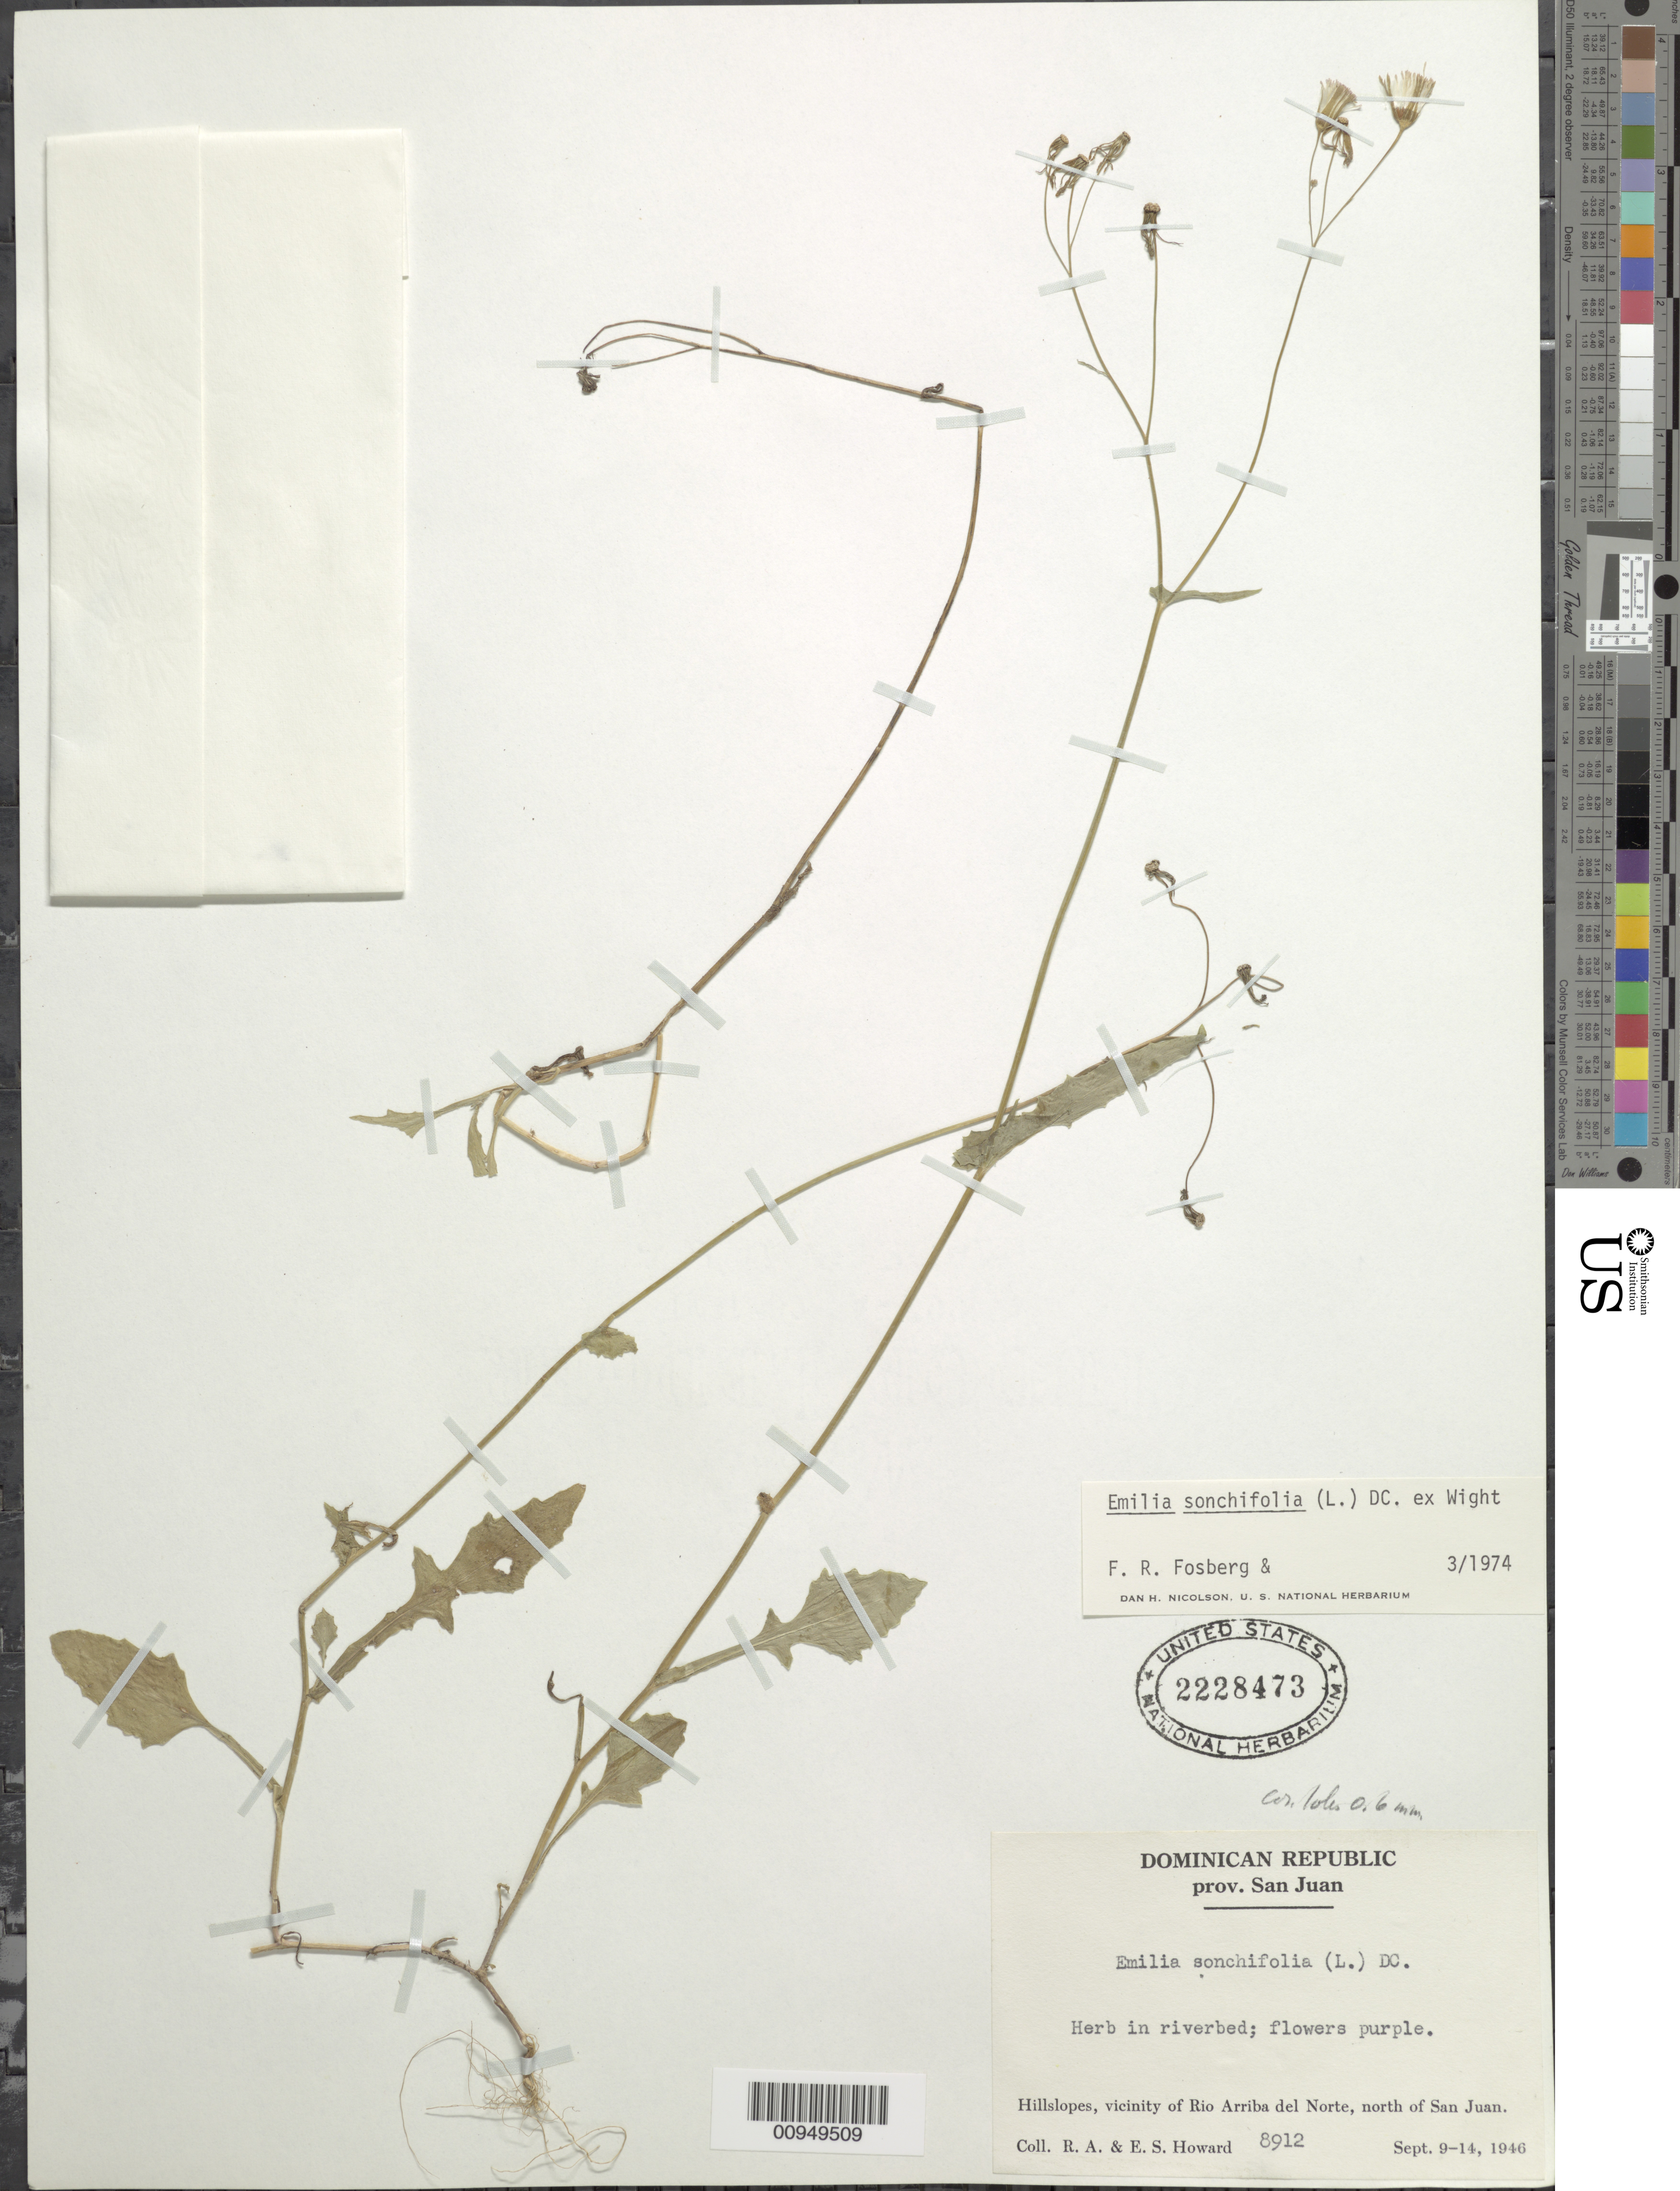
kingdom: Plantae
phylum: Tracheophyta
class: Magnoliopsida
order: Asterales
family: Asteraceae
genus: Emilia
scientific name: Emilia sonchifolia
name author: (L.) DC.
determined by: Fosberg, F. R.; Nicolson, D. H.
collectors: R. A. Howard & E. S. Howard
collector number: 8912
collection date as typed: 09 Sep 1946 to 14 Sep 1946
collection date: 1946-09-09/1946-09-14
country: Dominican Republic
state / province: San Juan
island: Hispaniola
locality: hillslopes, vicinity of Rio Arriba del Norte, N of San Juan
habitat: In riverbed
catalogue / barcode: US 2228473